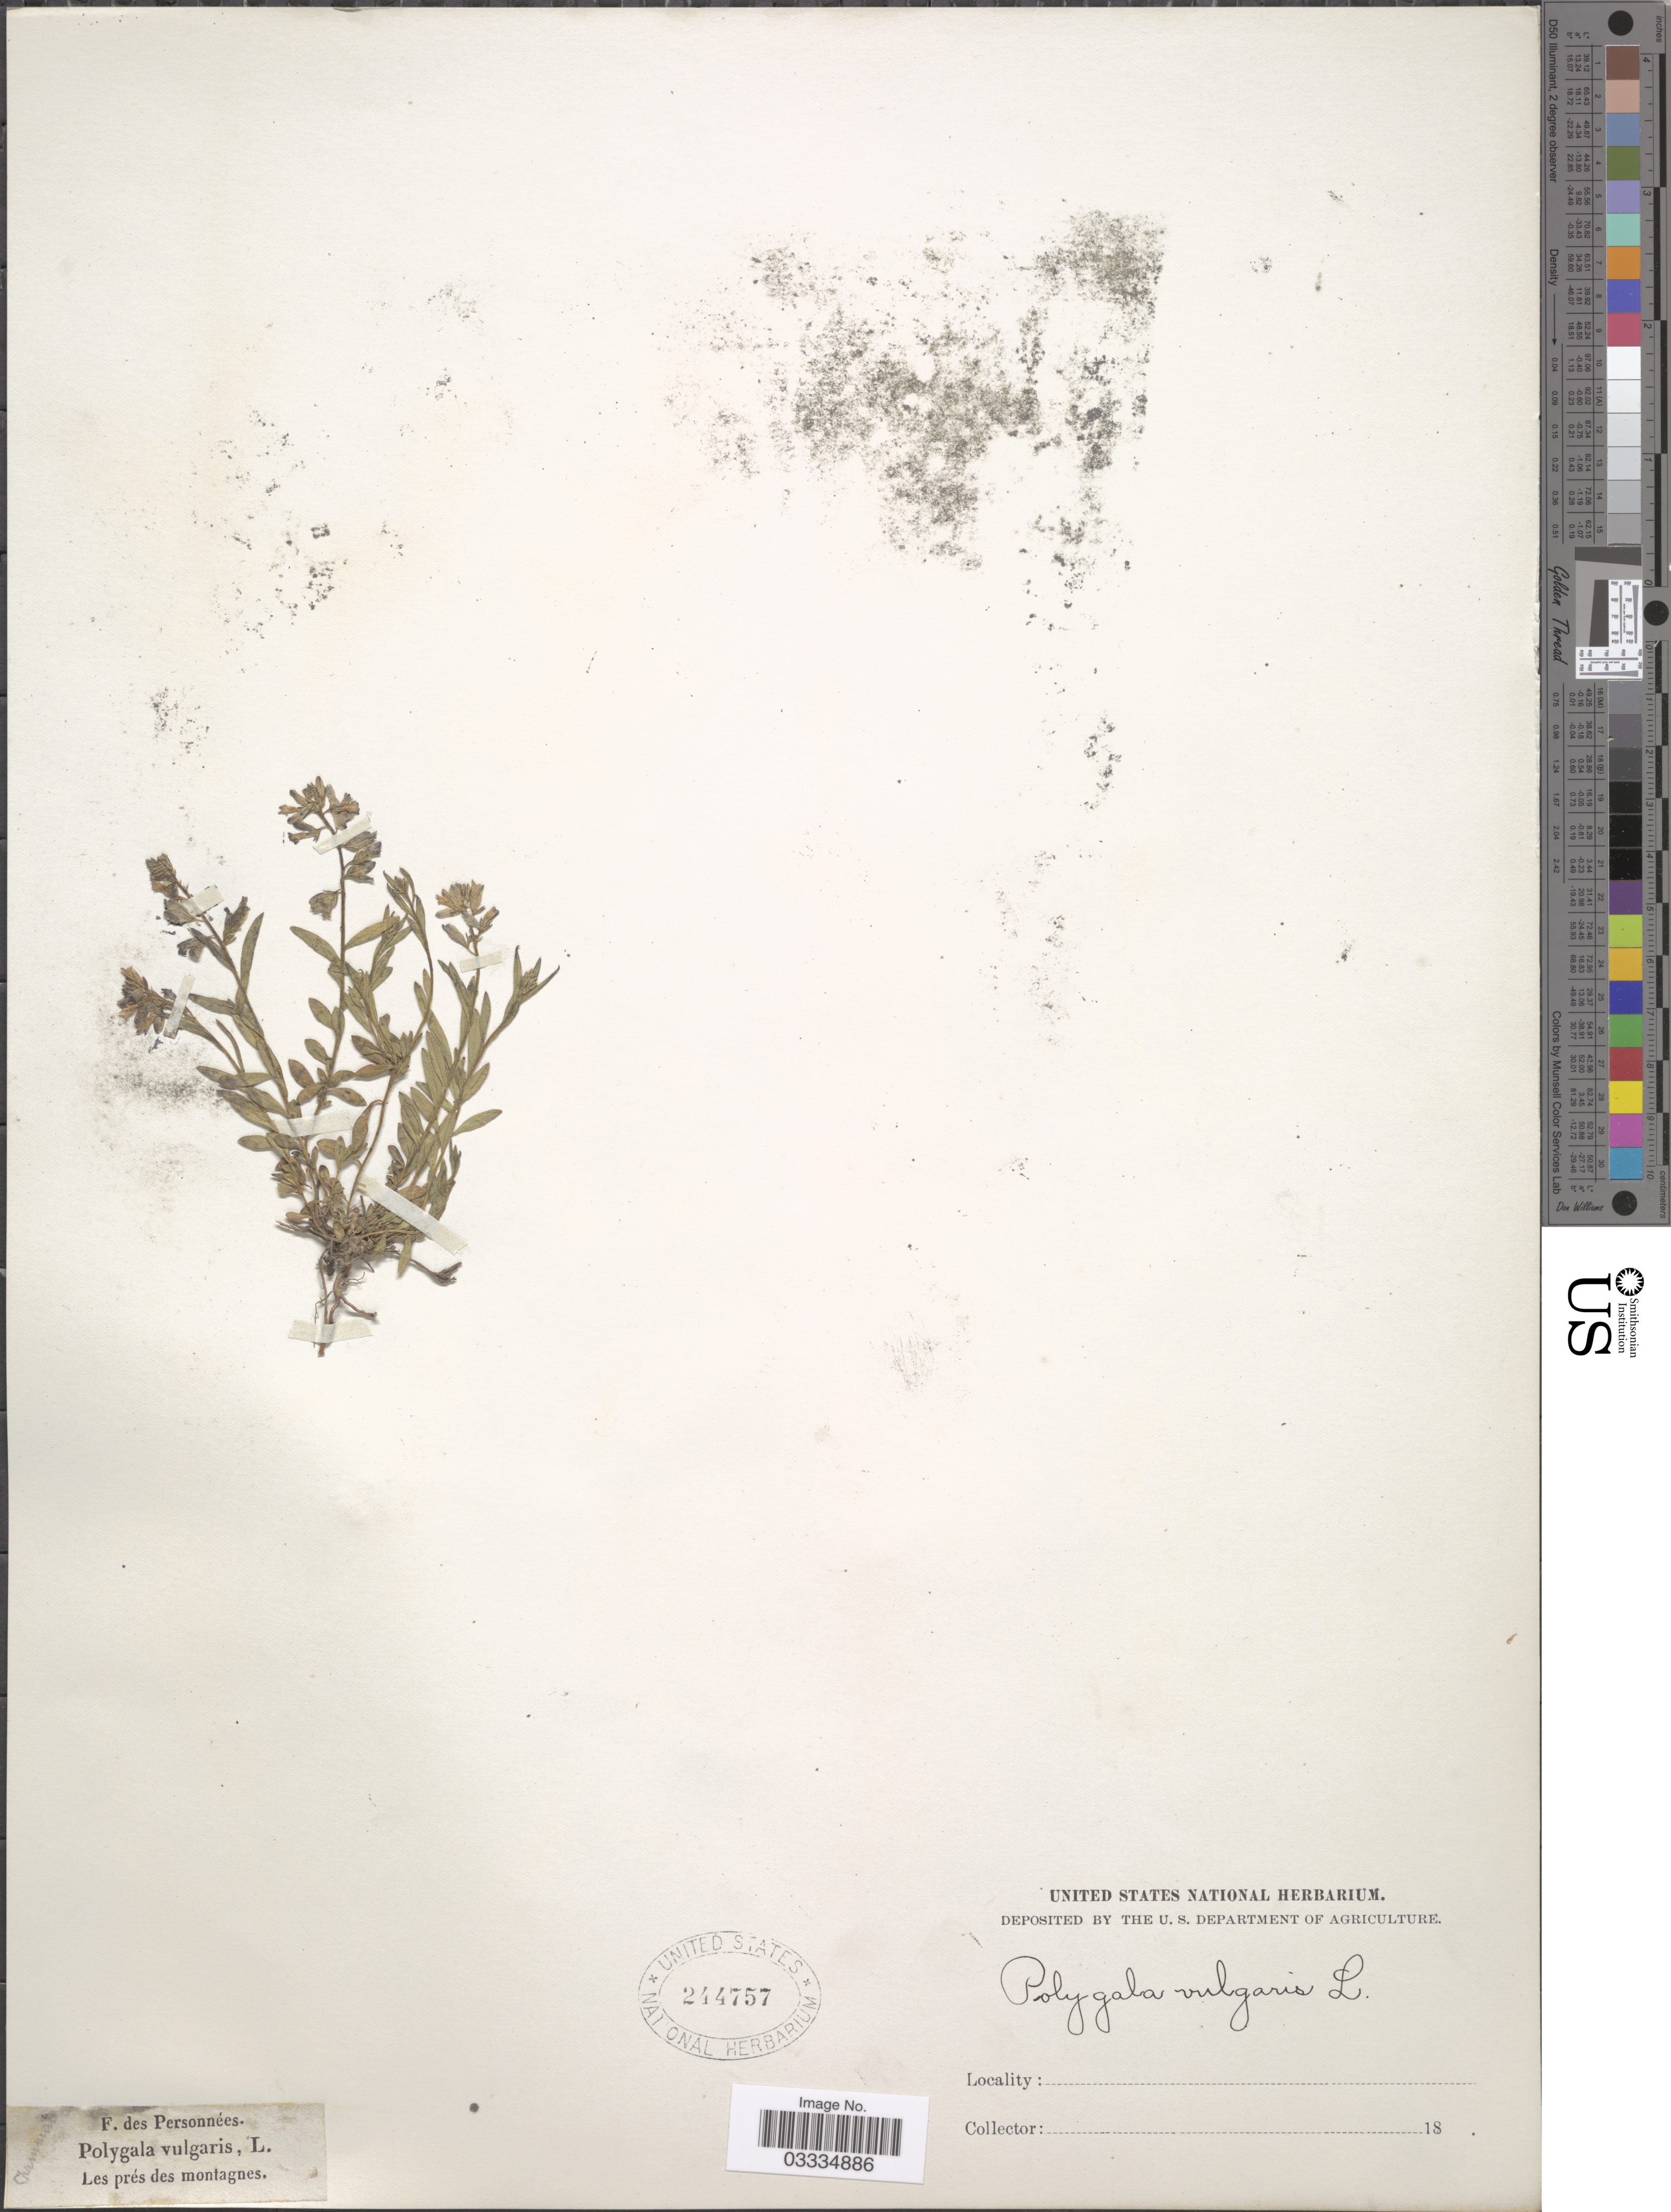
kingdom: Plantae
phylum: Tracheophyta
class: Magnoliopsida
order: Fabales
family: Polygalaceae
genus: Polygala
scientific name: Polygala vulgaris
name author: L.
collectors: ex herb. United States National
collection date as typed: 18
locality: Les prés des montagnes.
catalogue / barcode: US 244757